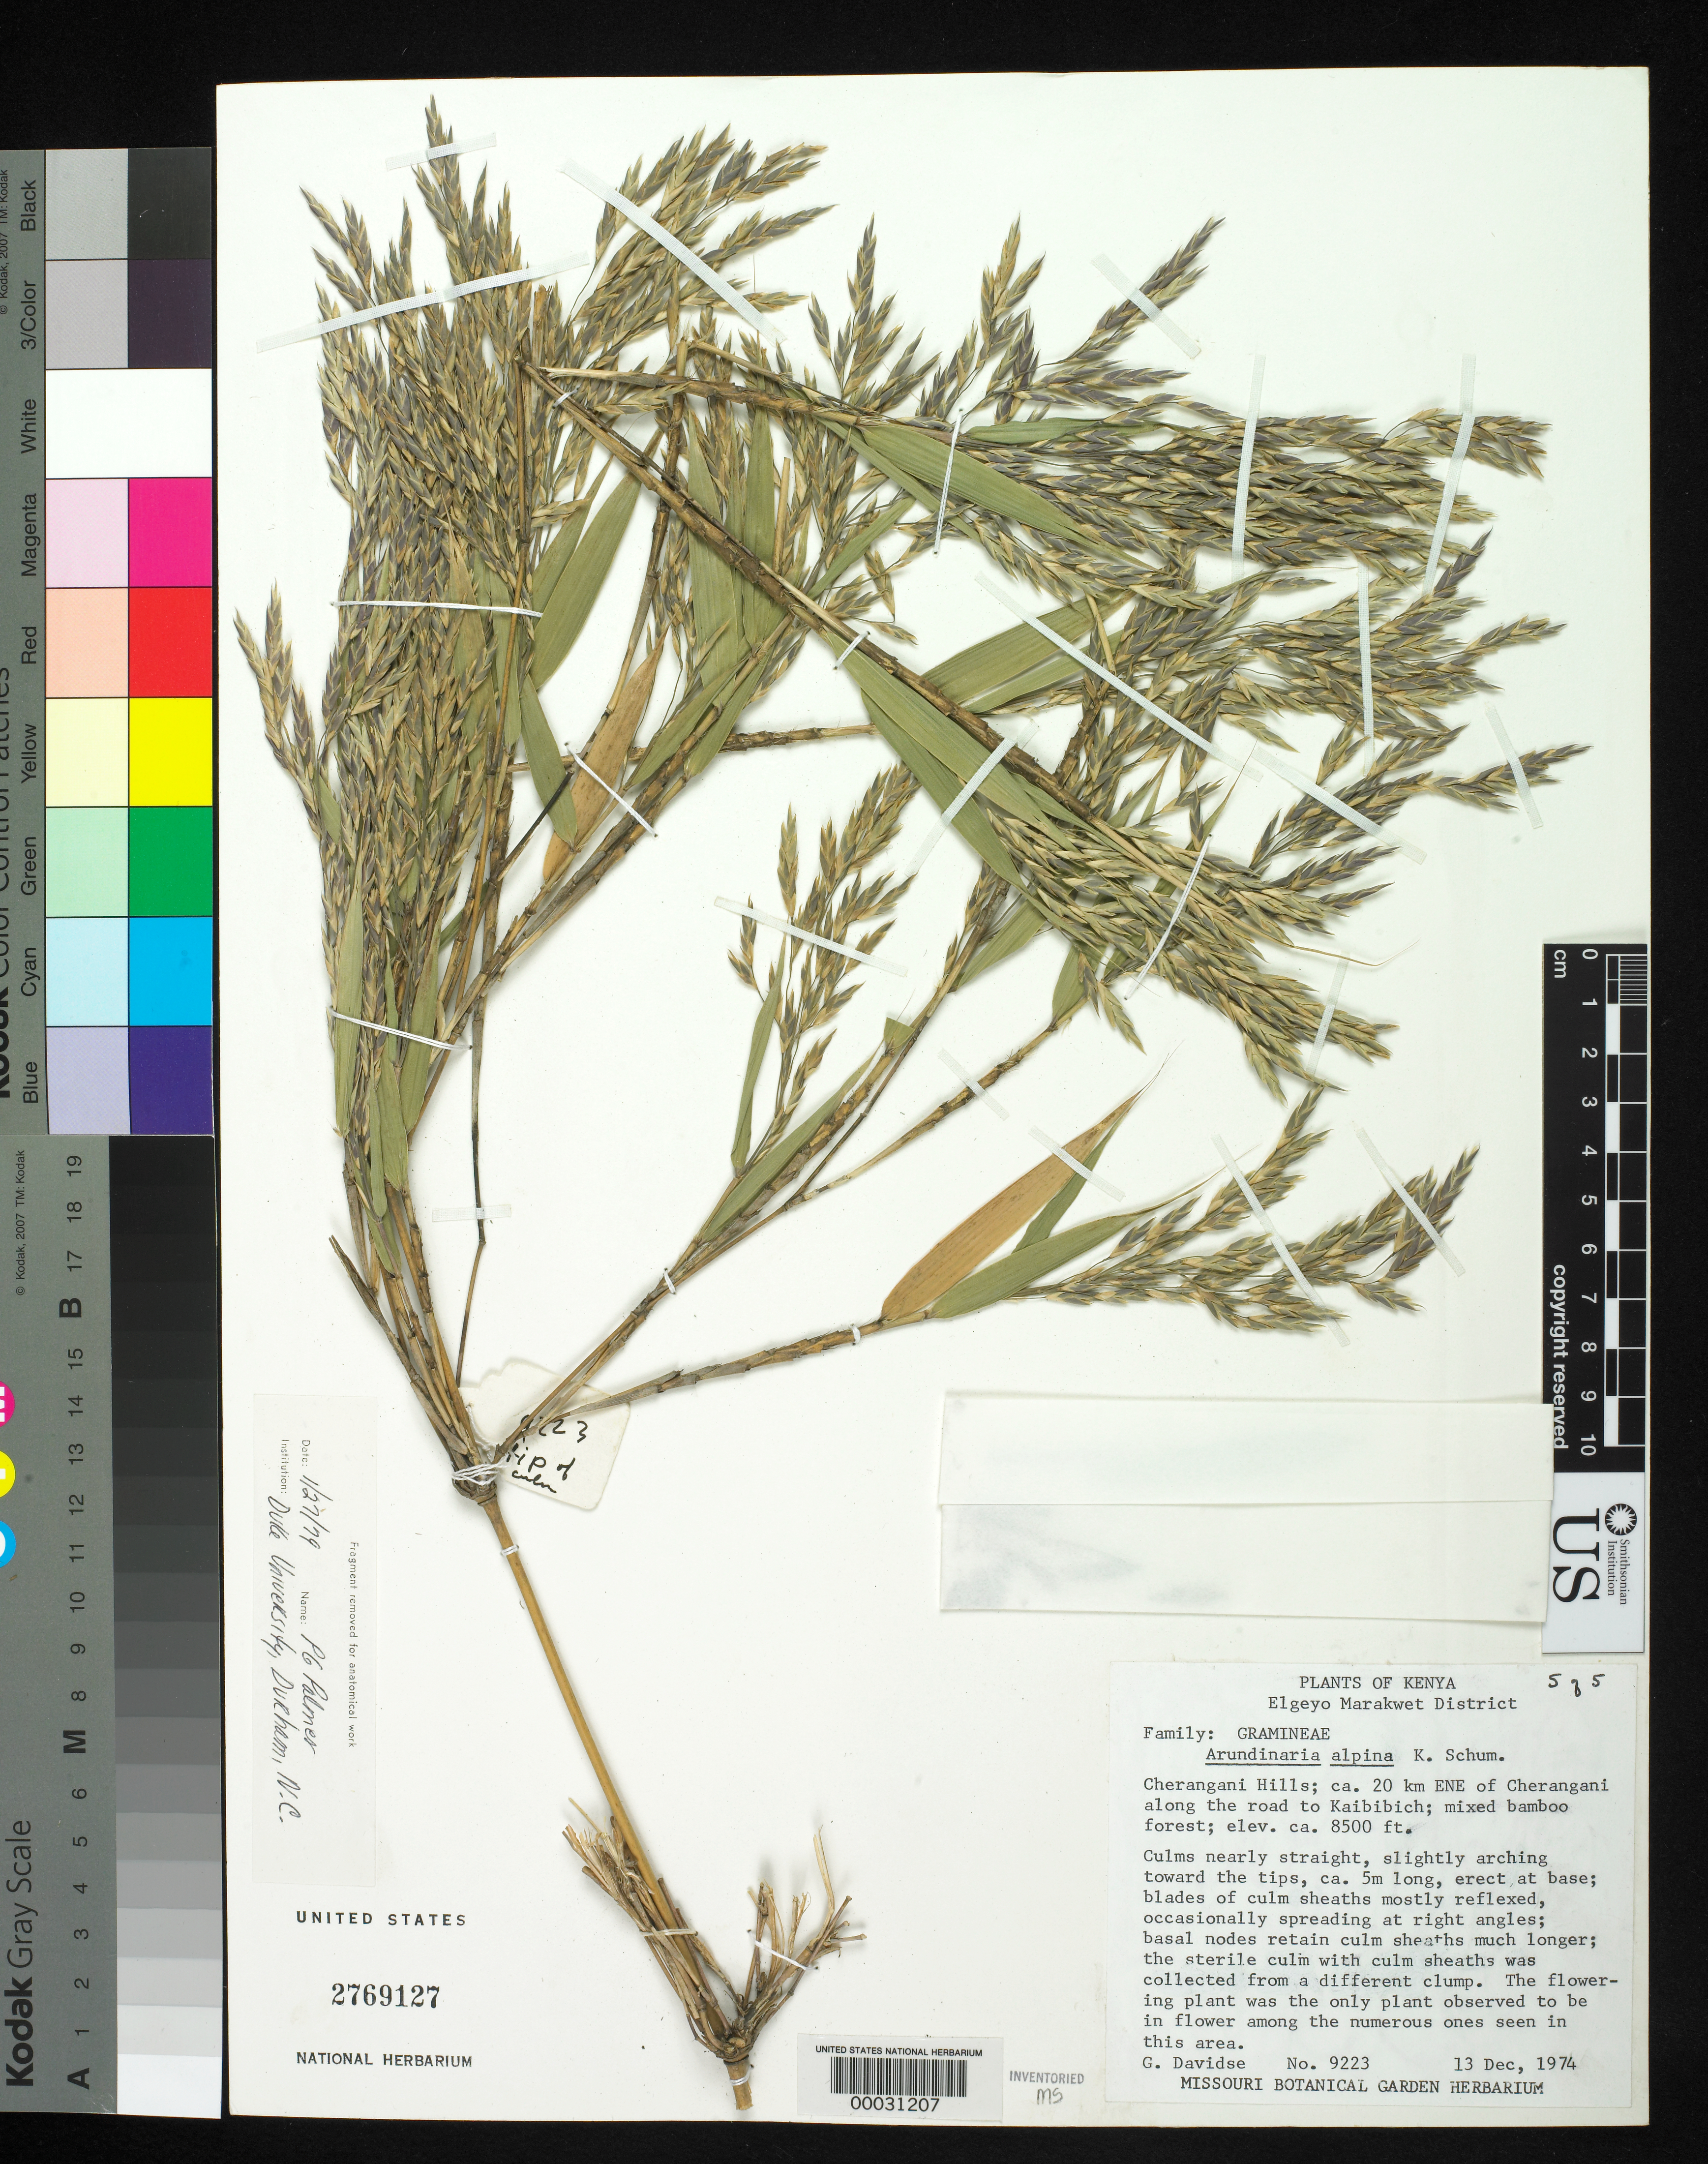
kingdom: Plantae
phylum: Tracheophyta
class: Liliopsida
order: Poales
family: Poaceae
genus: Oldeania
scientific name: Oldeania alpina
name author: (K. Schum.) Stapleton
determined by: Poaceae Reorganization Project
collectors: G. Davidse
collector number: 9223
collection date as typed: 13 Dec 1974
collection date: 1974-12-13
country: Kenya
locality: Cherangani hills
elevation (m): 2590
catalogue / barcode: US 2769127